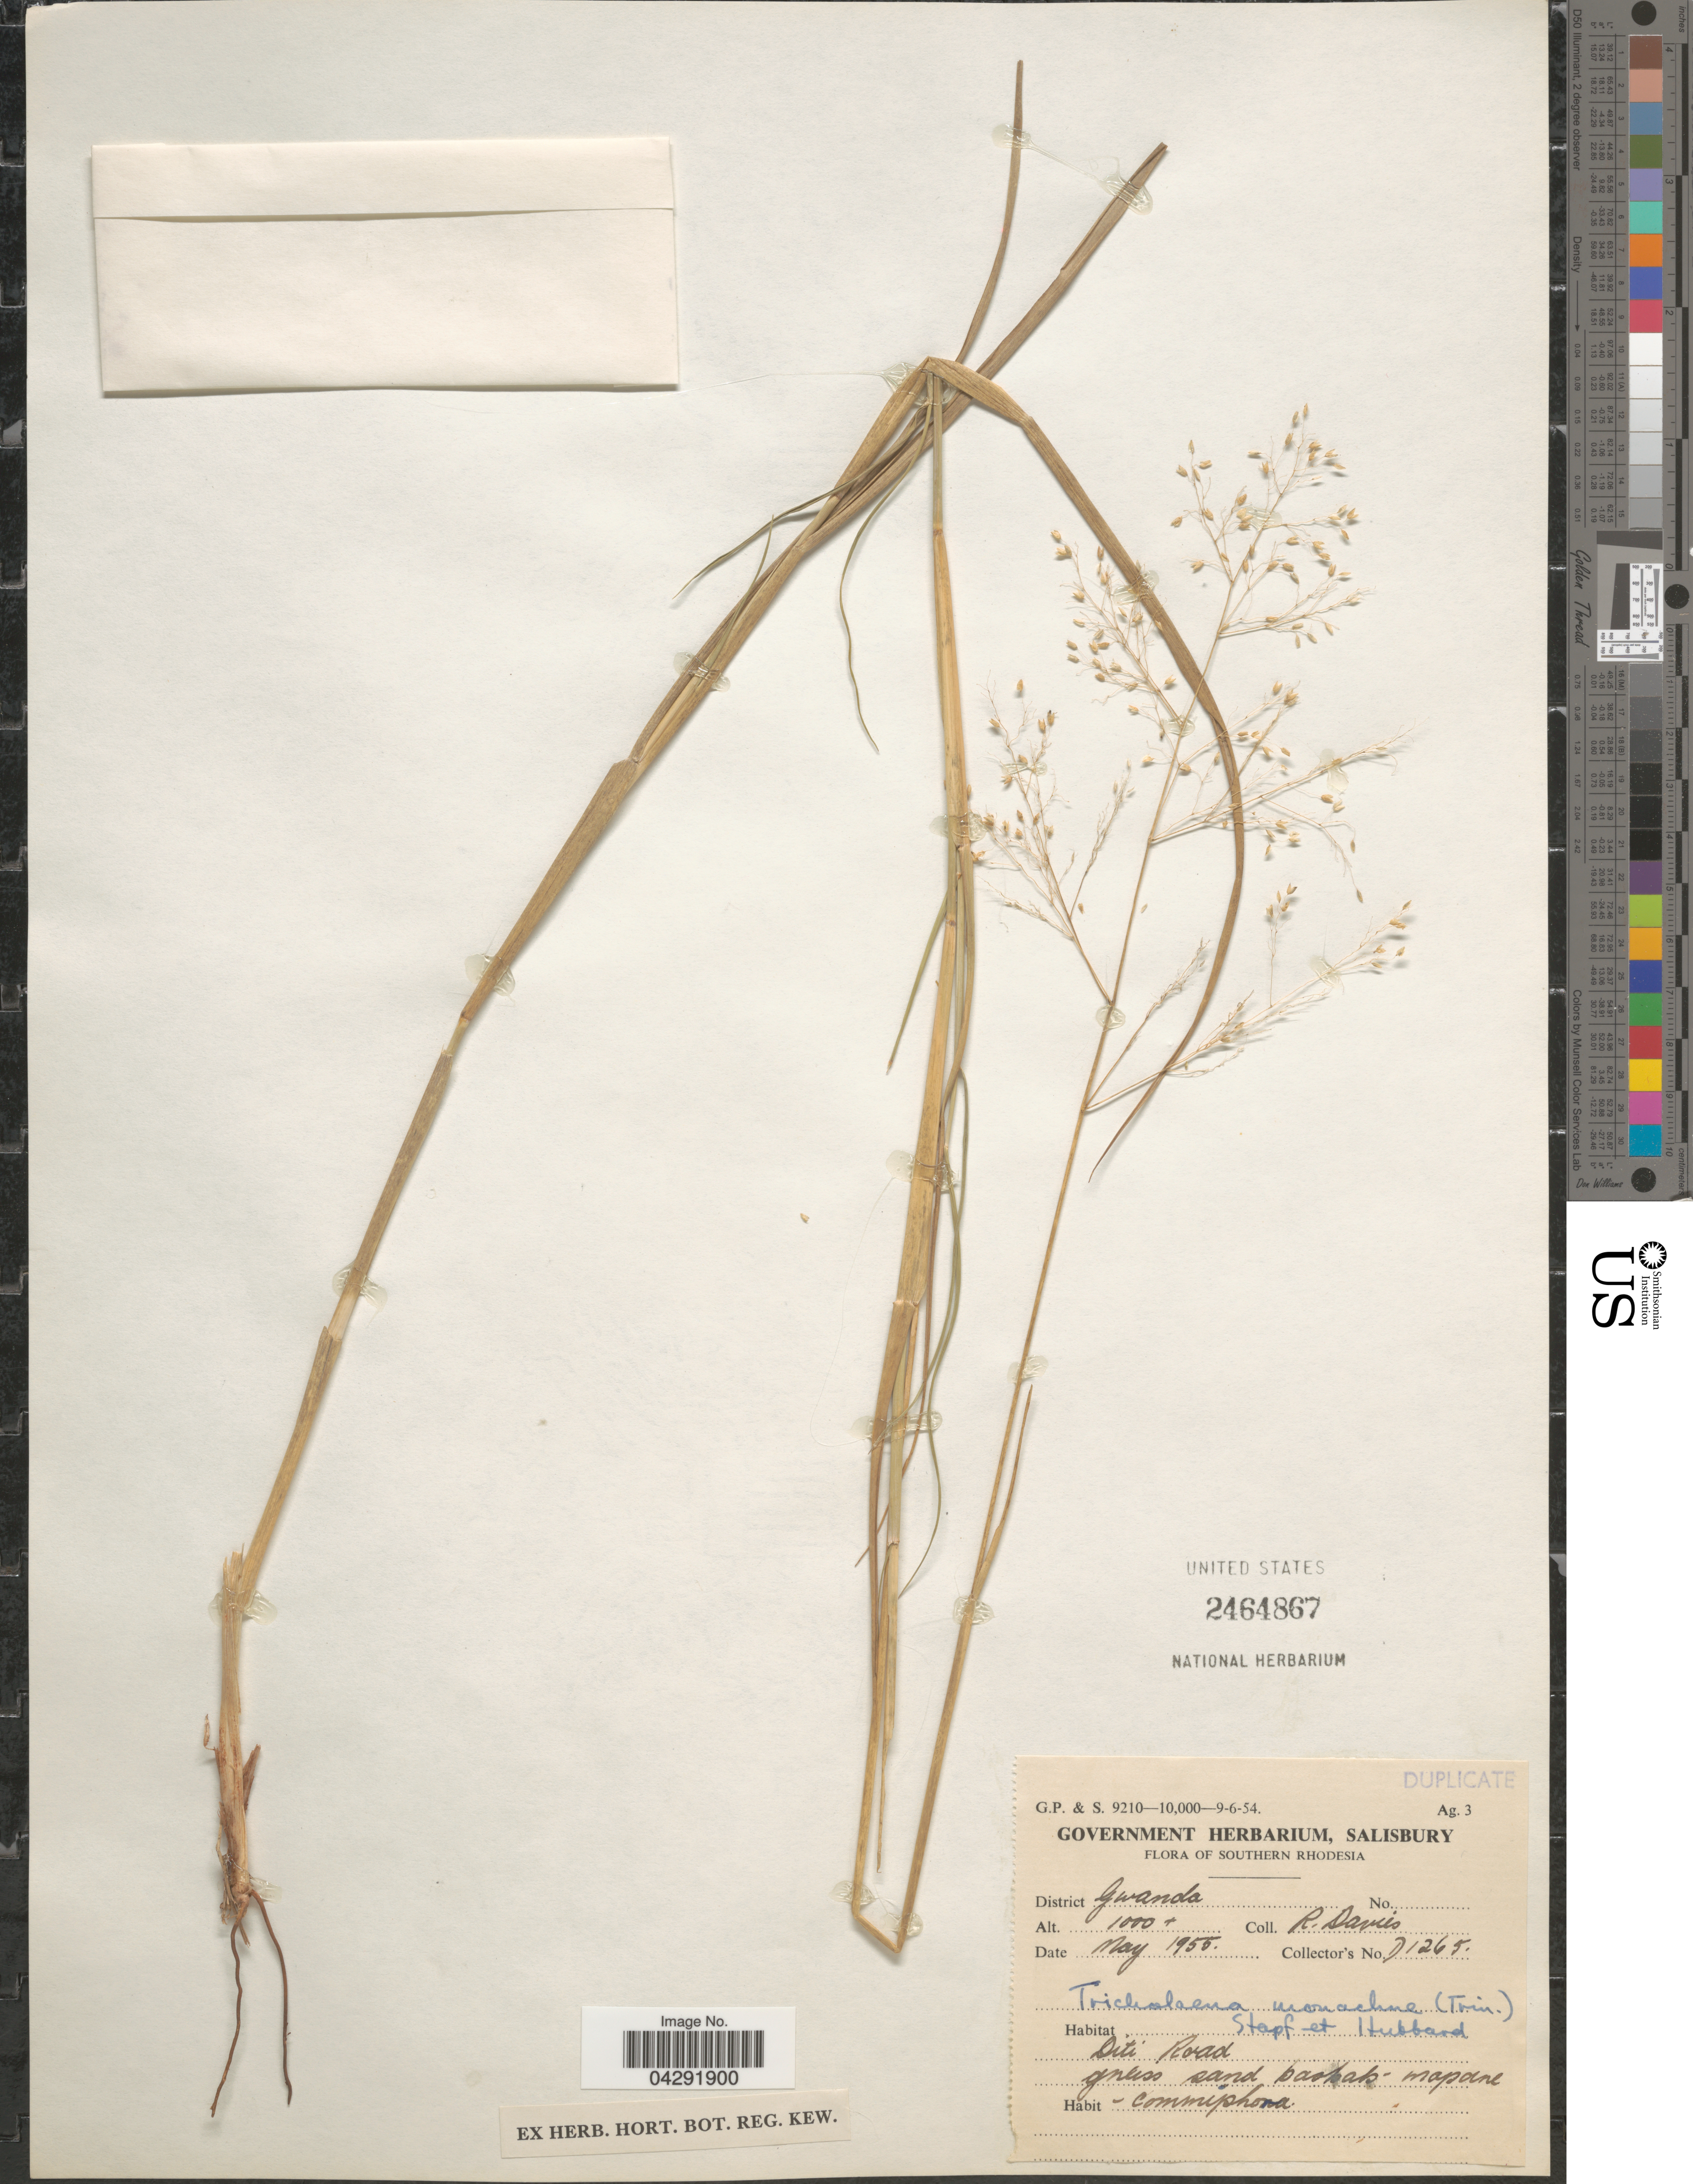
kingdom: Plantae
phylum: Tracheophyta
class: Liliopsida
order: Poales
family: Poaceae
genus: Tricholaena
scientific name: Tricholaena monachne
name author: (Trin.) Stapf & C.E. Hubb.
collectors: R. Davies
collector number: D1265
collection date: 1955-05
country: Zimbabwe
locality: Southern Rhodesia. District Gwanda.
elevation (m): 305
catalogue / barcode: US 2464867